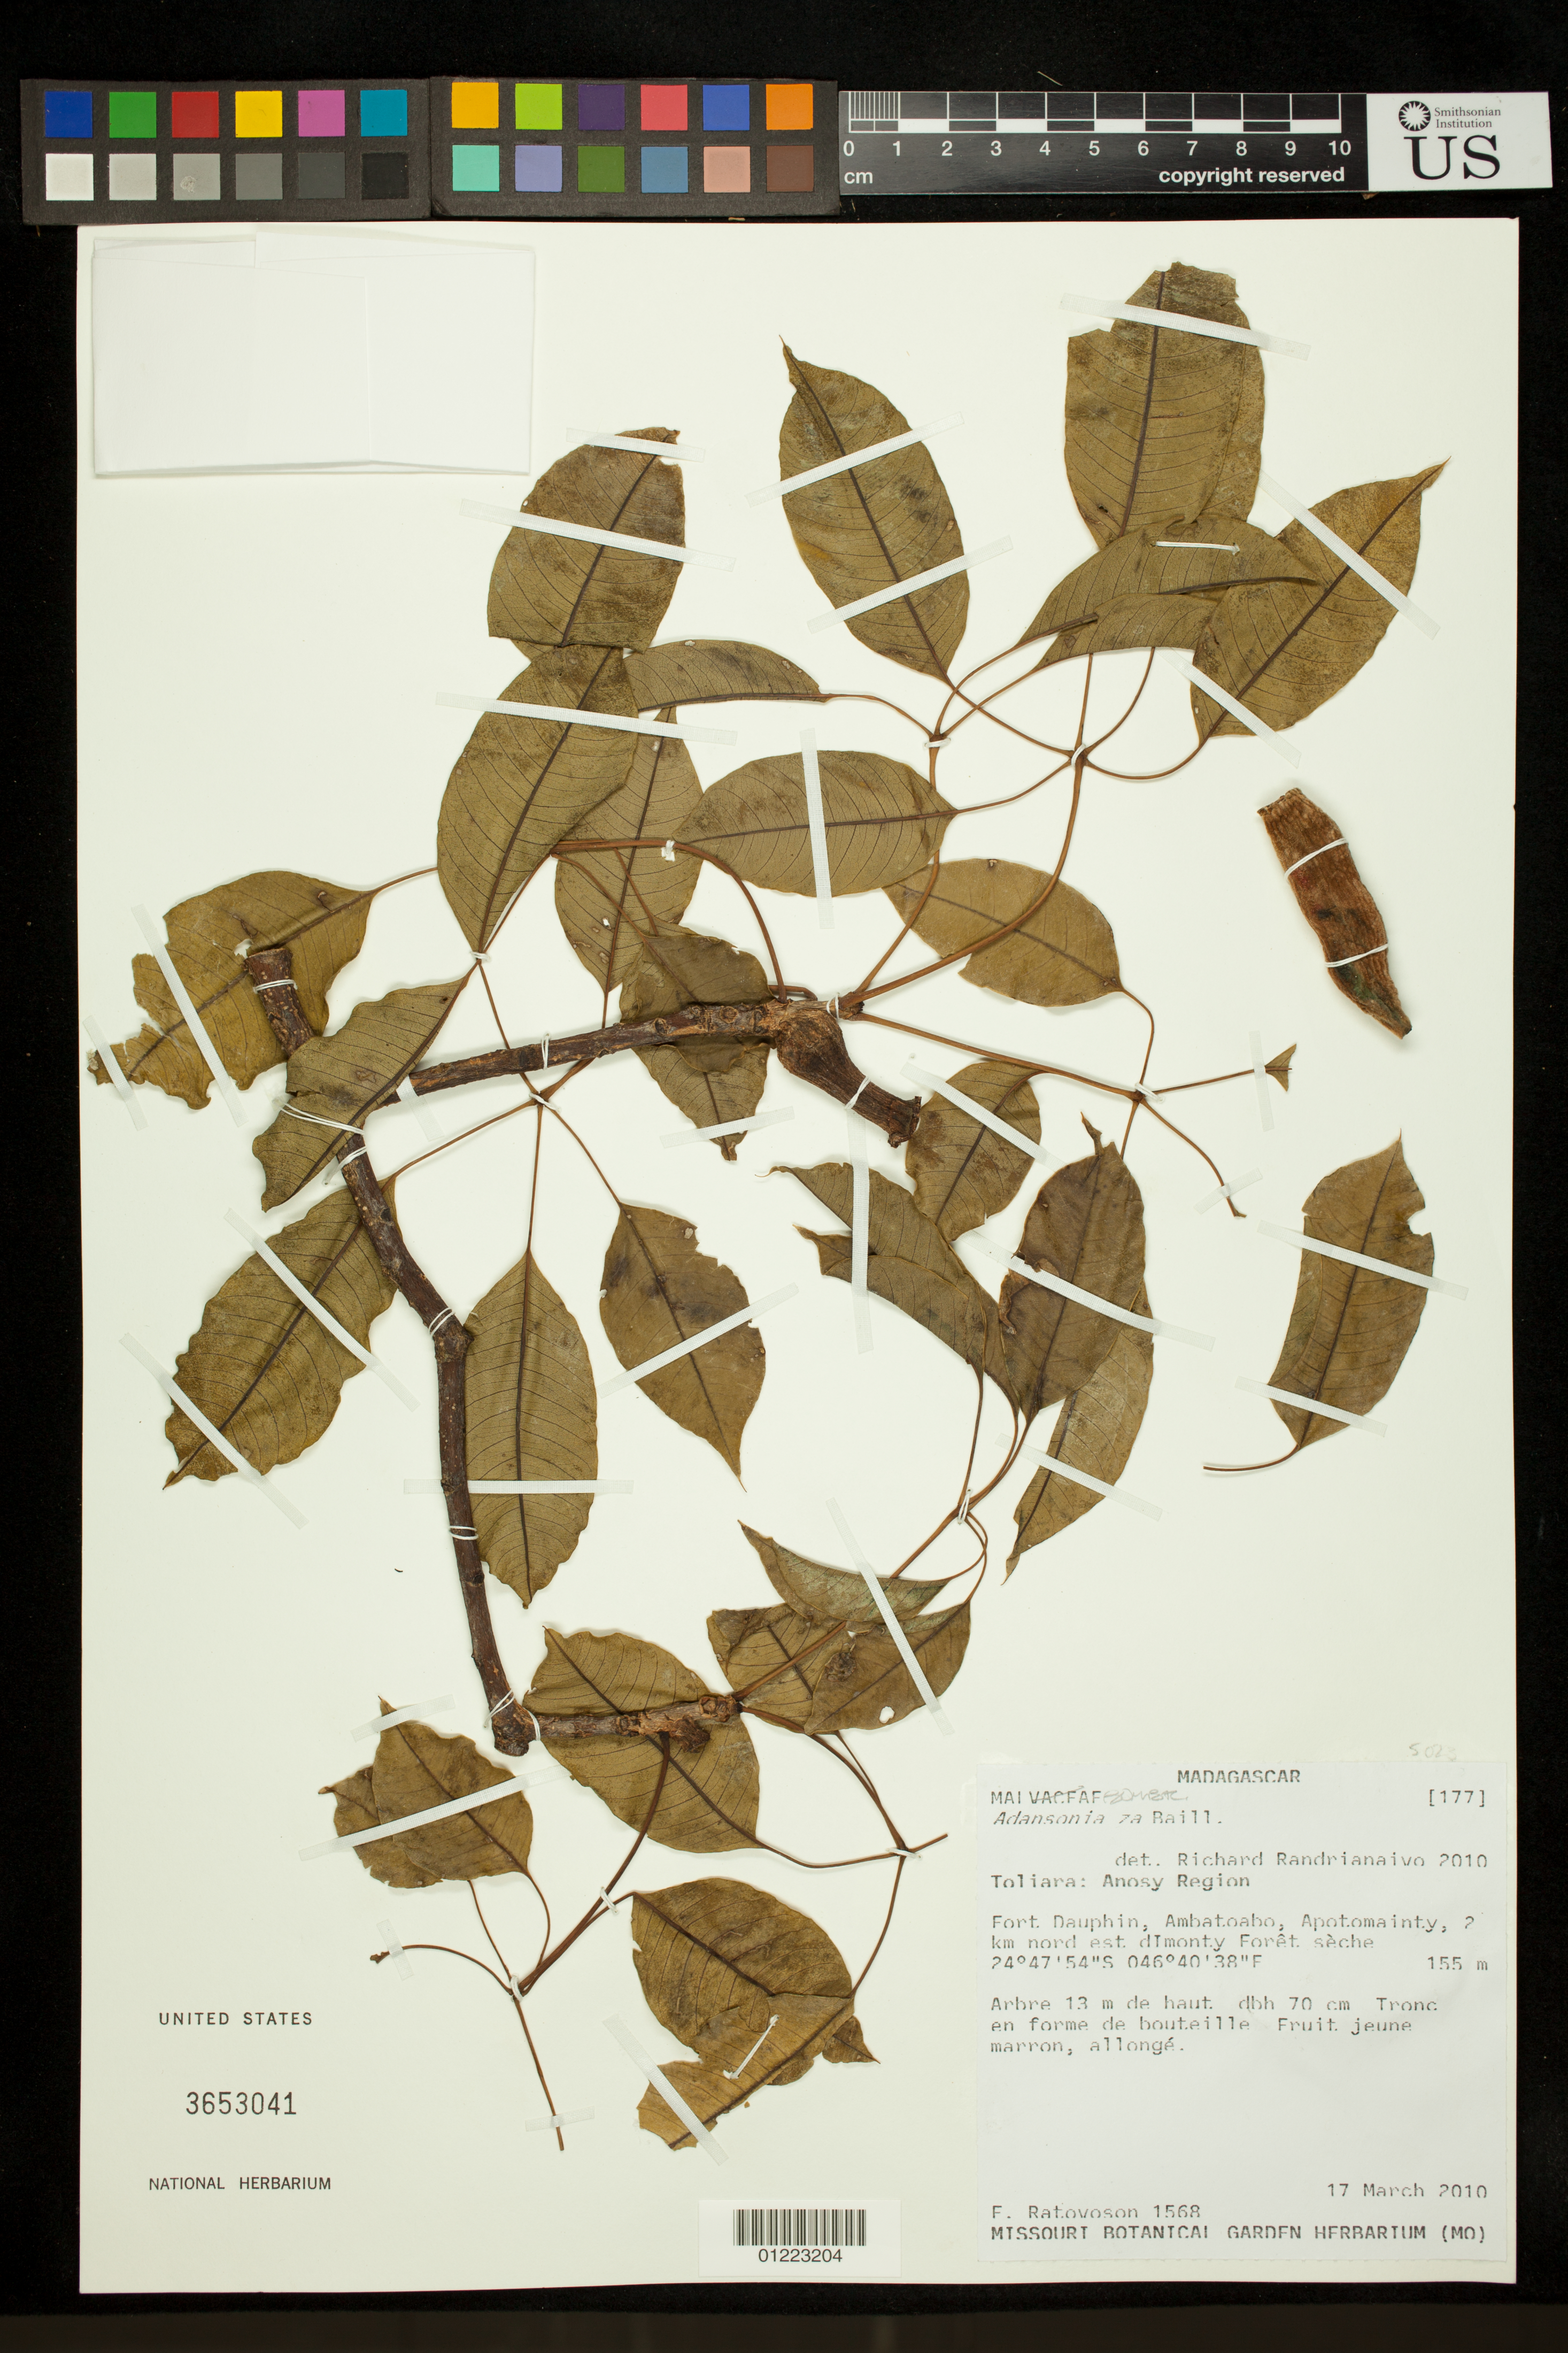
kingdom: Plantae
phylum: Tracheophyta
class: Magnoliopsida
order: Malvales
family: Malvaceae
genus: Adansonia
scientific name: Adansonia sp.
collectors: F. Ratovoson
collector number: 1568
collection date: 2010-03-17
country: Madagascar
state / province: Anosy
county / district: Fort Dauphin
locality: Ambatoabo, apotomaintly 2 km nord est dImonty Foret seche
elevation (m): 155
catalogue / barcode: US 3653041